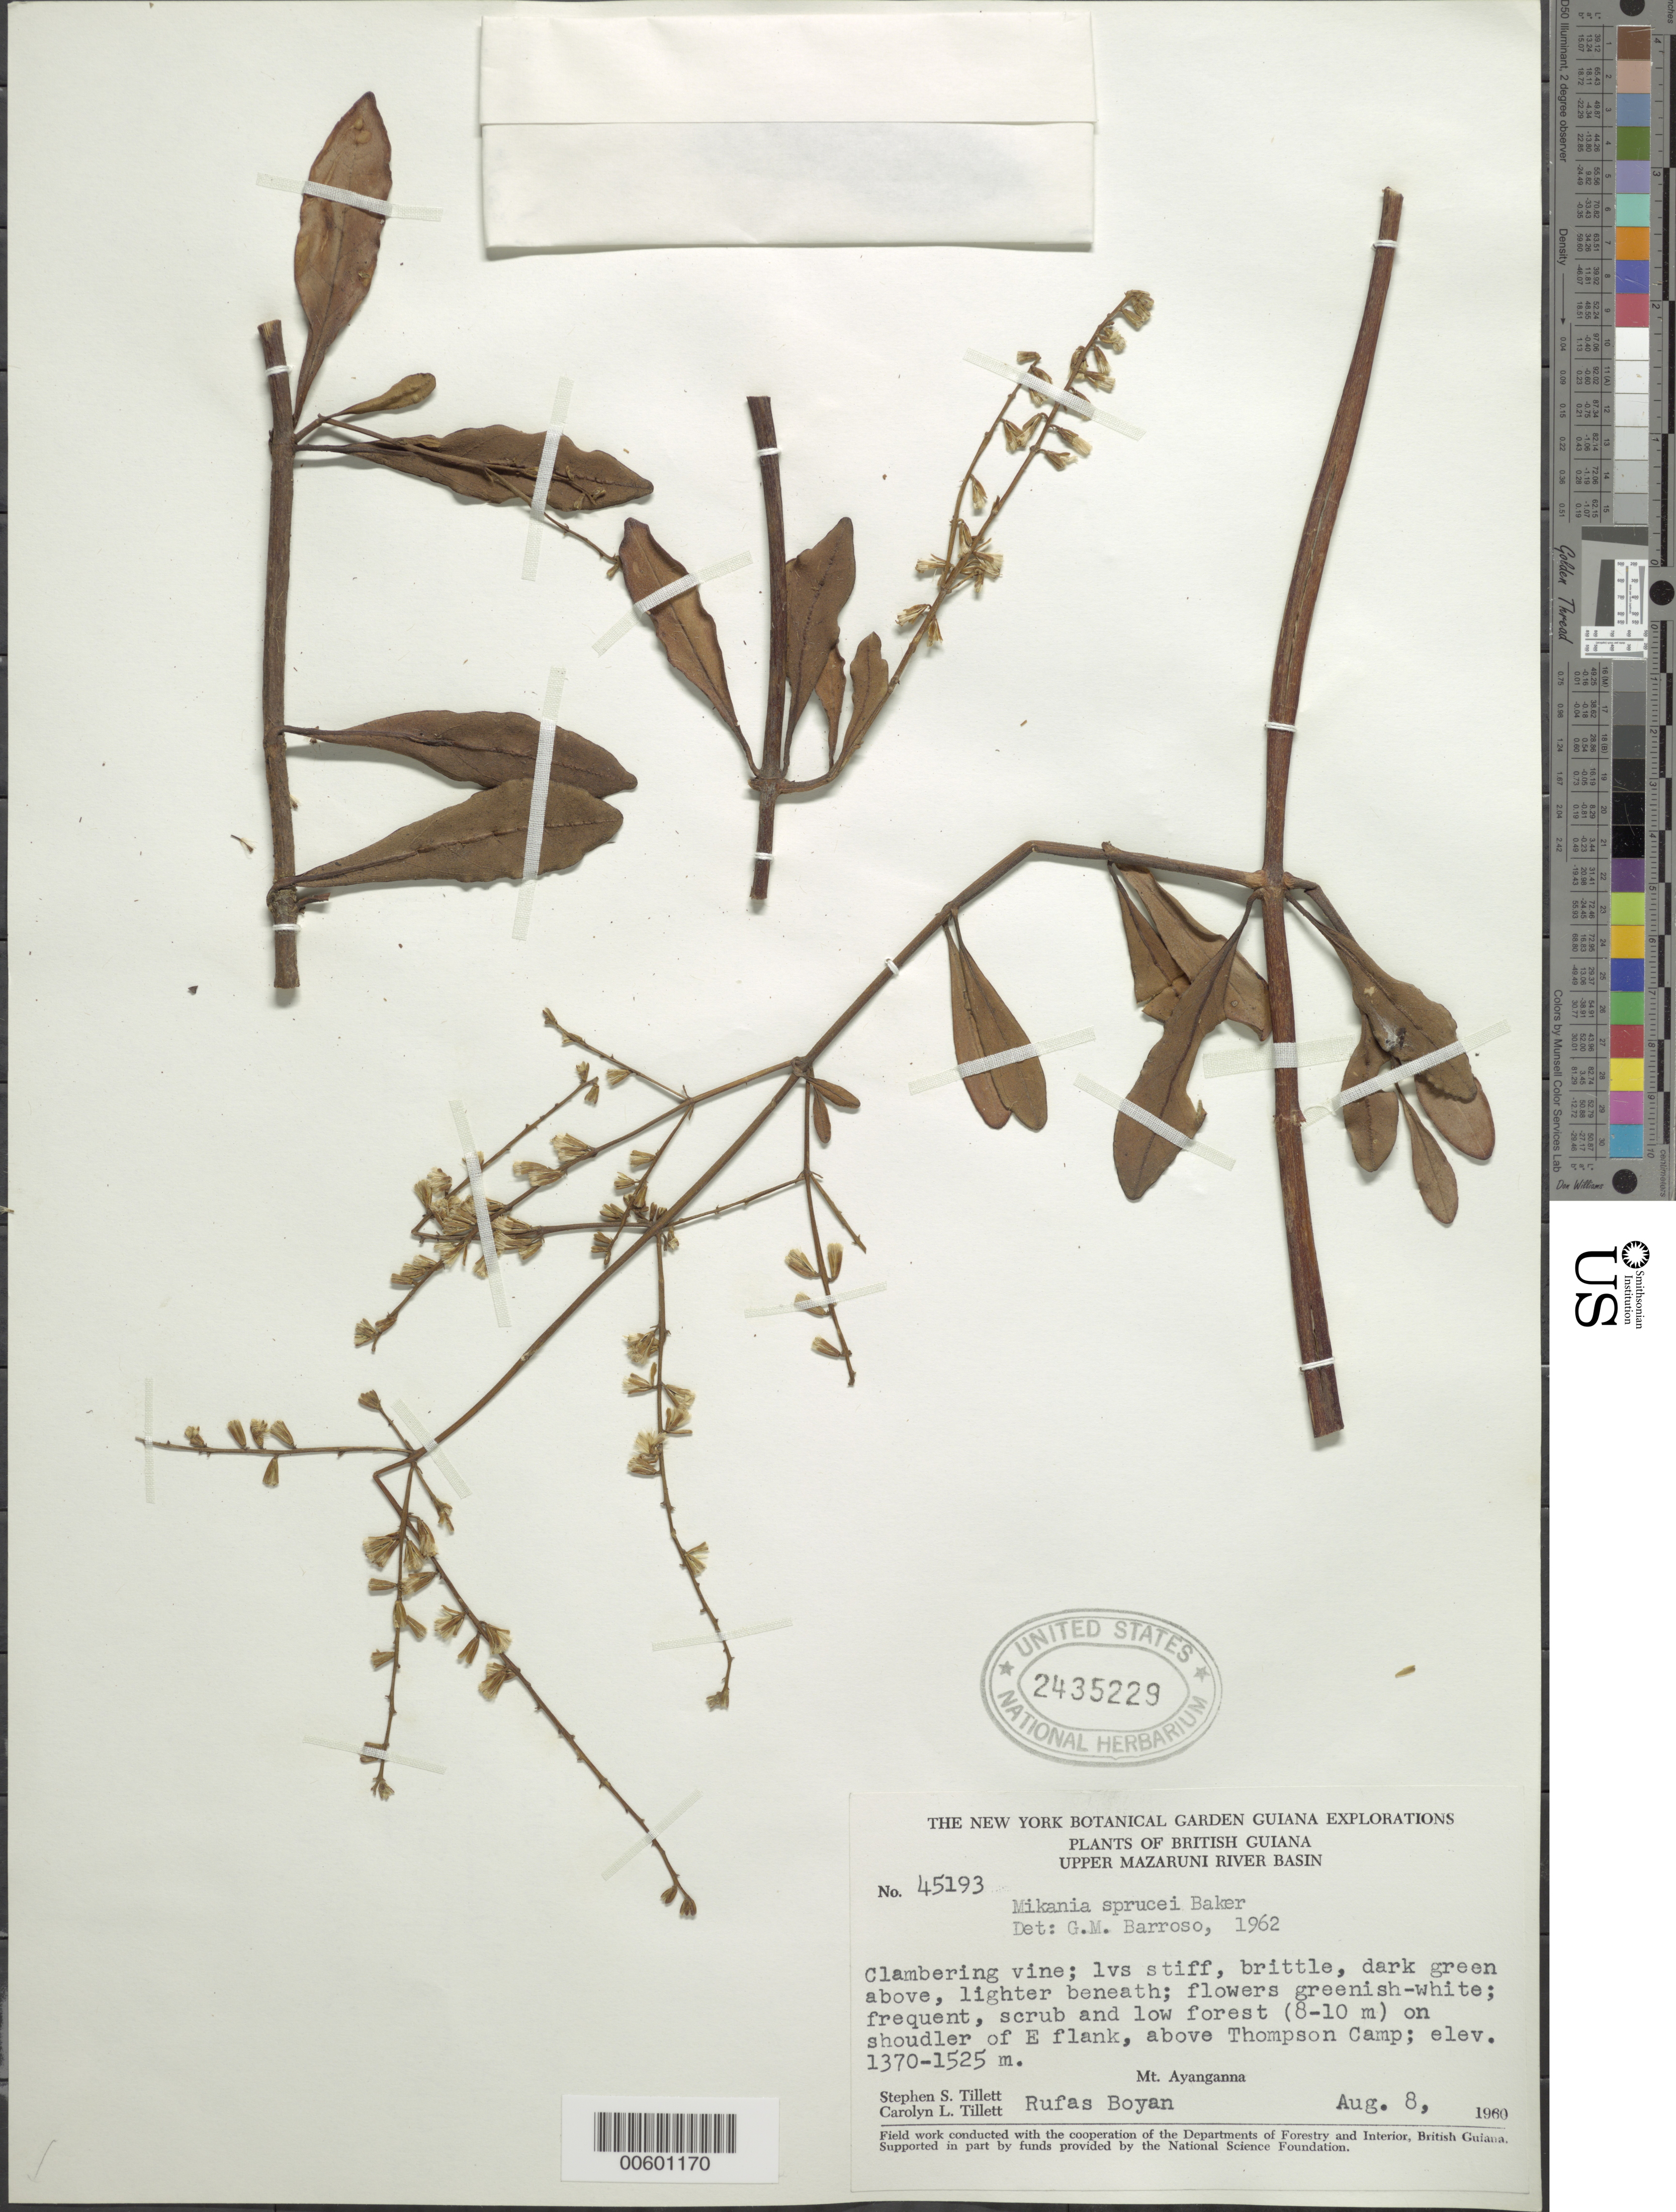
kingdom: Plantae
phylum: Tracheophyta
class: Magnoliopsida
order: Asterales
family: Asteraceae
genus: Mikania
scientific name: Mikania sprucei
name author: Baker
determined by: Pruski, J. F.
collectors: S. S. Tillett, C. L. Tillett & R. Boyan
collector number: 45193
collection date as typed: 8-Aug-60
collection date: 1960-08-08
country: Guyana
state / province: Cuyuni-Mazaruni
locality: Mt. Ayanganna, E flank, above Thompson Camp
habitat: Scrub and low forest (8-10 m) on shoulder of E flank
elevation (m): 1370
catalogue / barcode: US 2435229